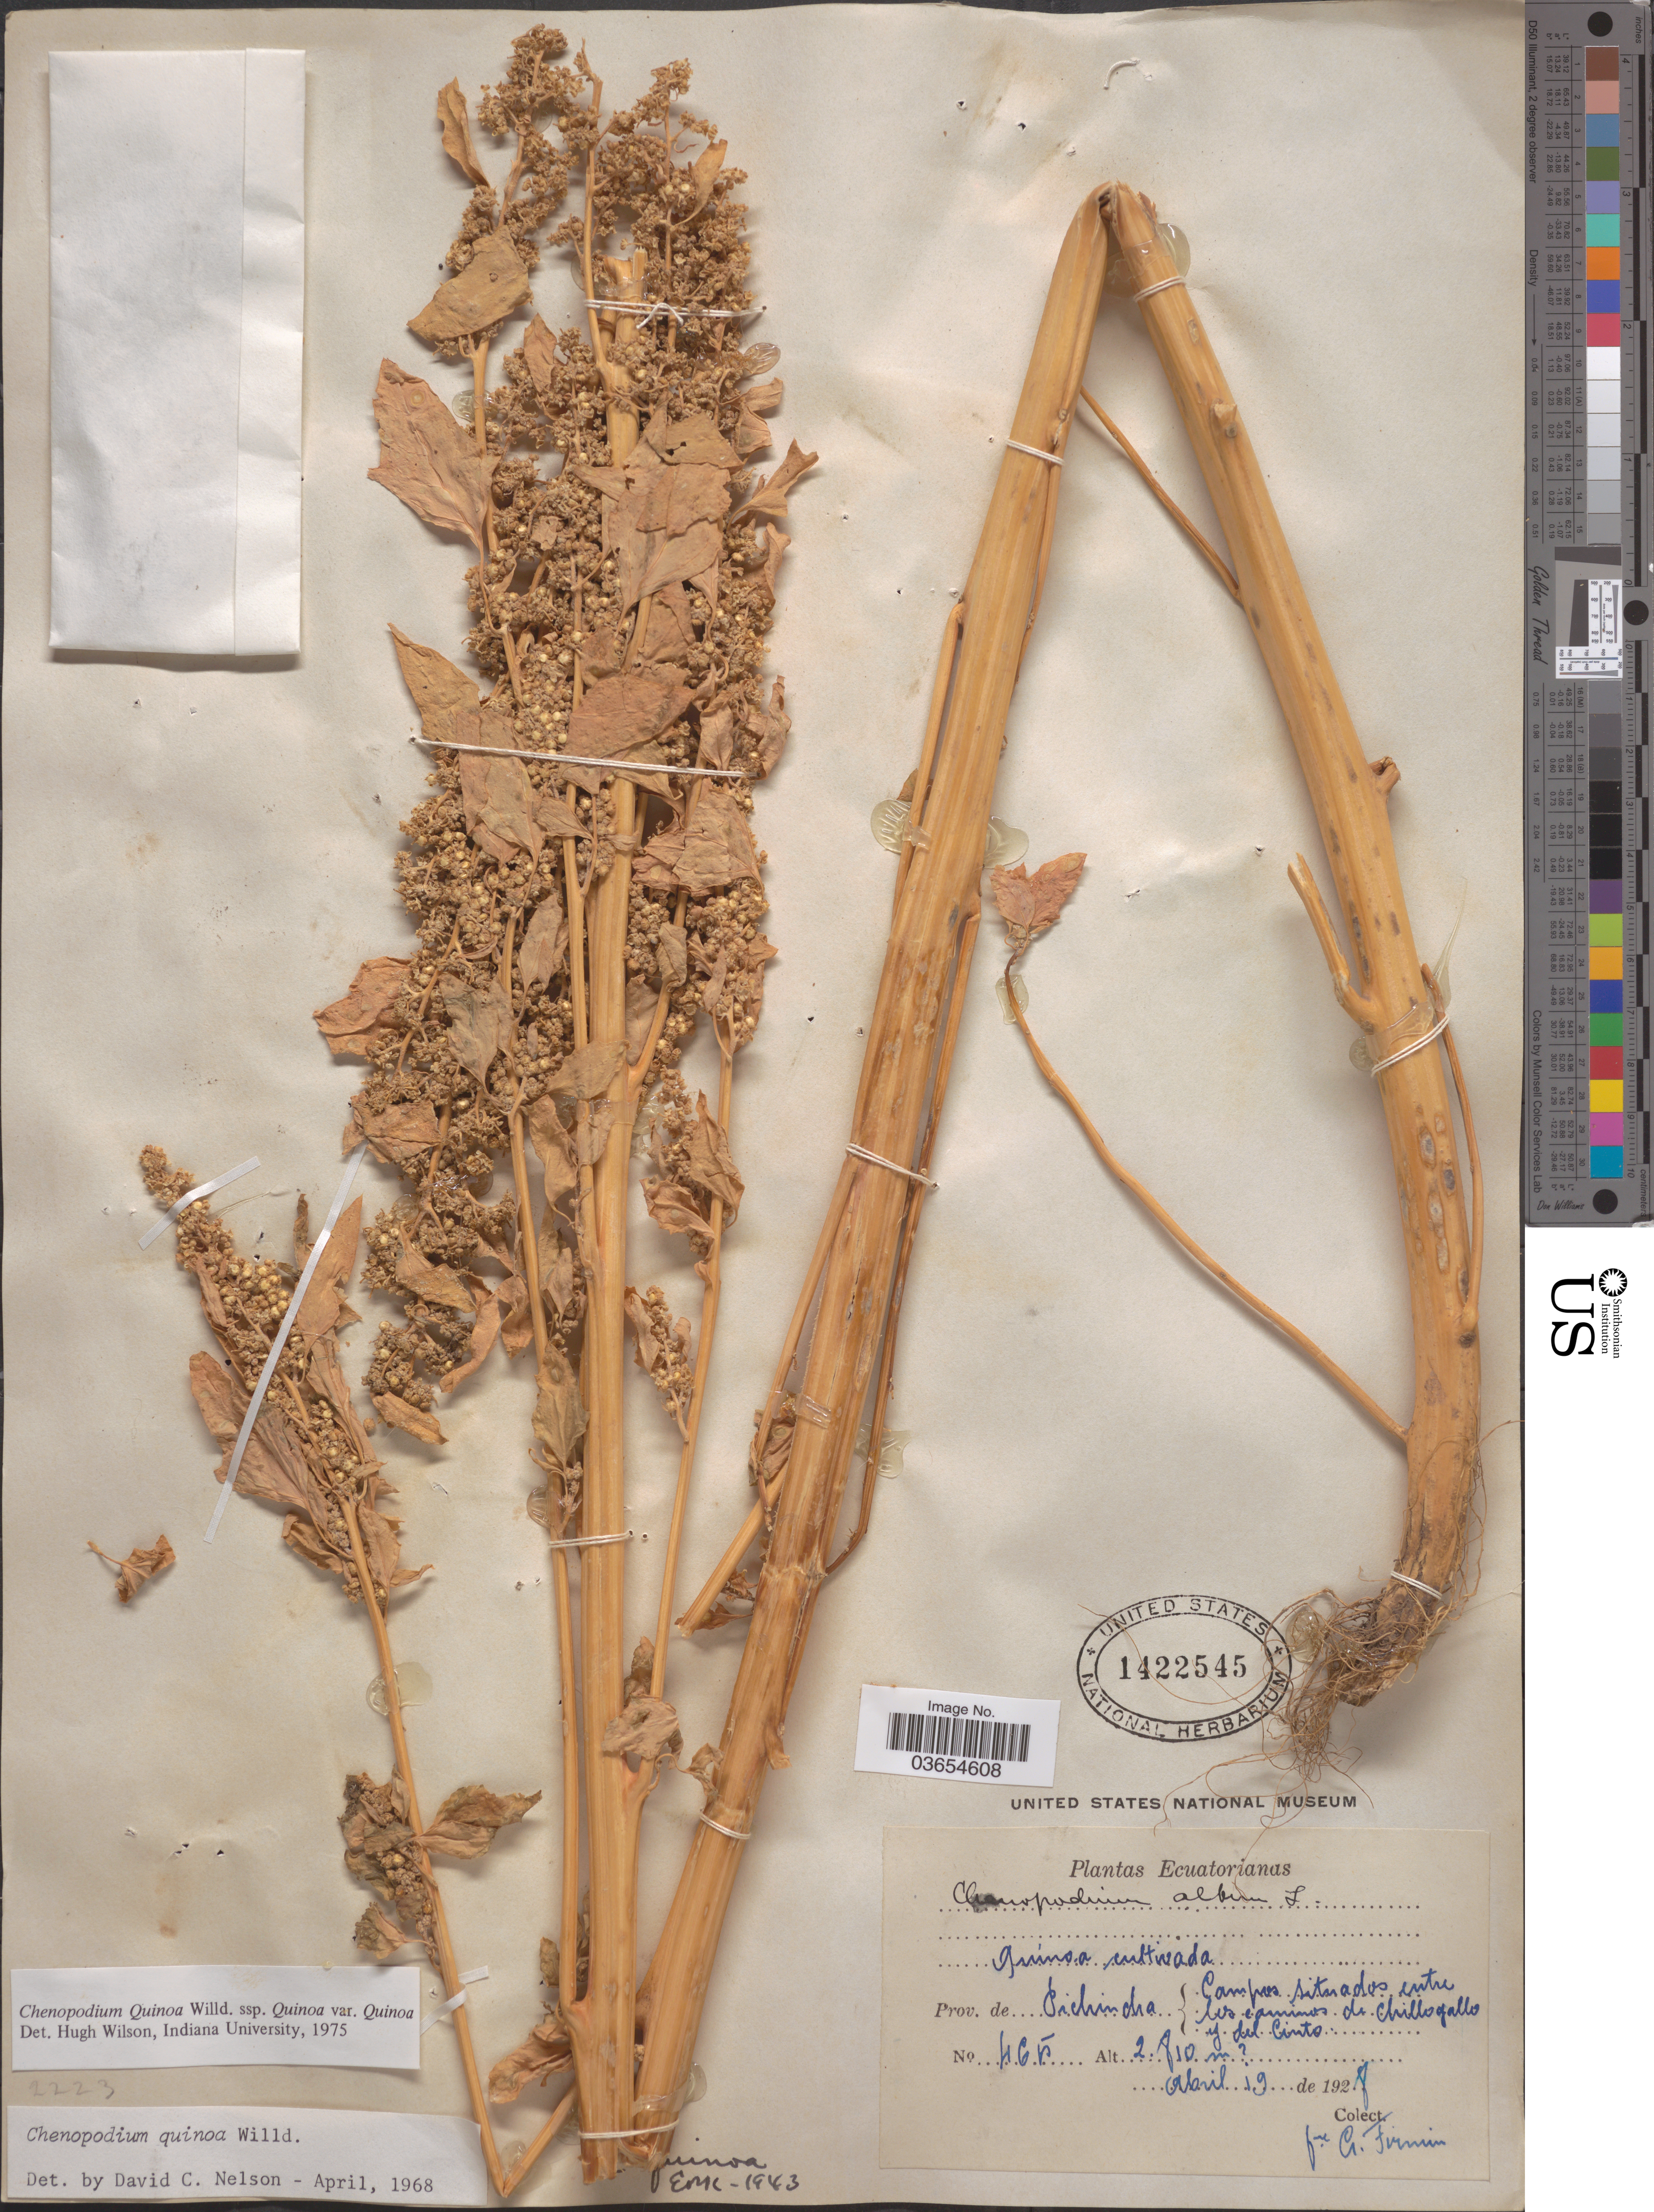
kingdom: Plantae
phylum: Tracheophyta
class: Magnoliopsida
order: Caryophyllales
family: Amaranthaceae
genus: Chenopodium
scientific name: Chenopodium quinoa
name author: Willd.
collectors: F. Firmin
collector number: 465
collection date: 1928-04-19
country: Ecuador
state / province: Pichincha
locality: Campos situados entre les caminos de Chillogallo y del Cinto.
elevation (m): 2810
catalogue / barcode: US 1422545